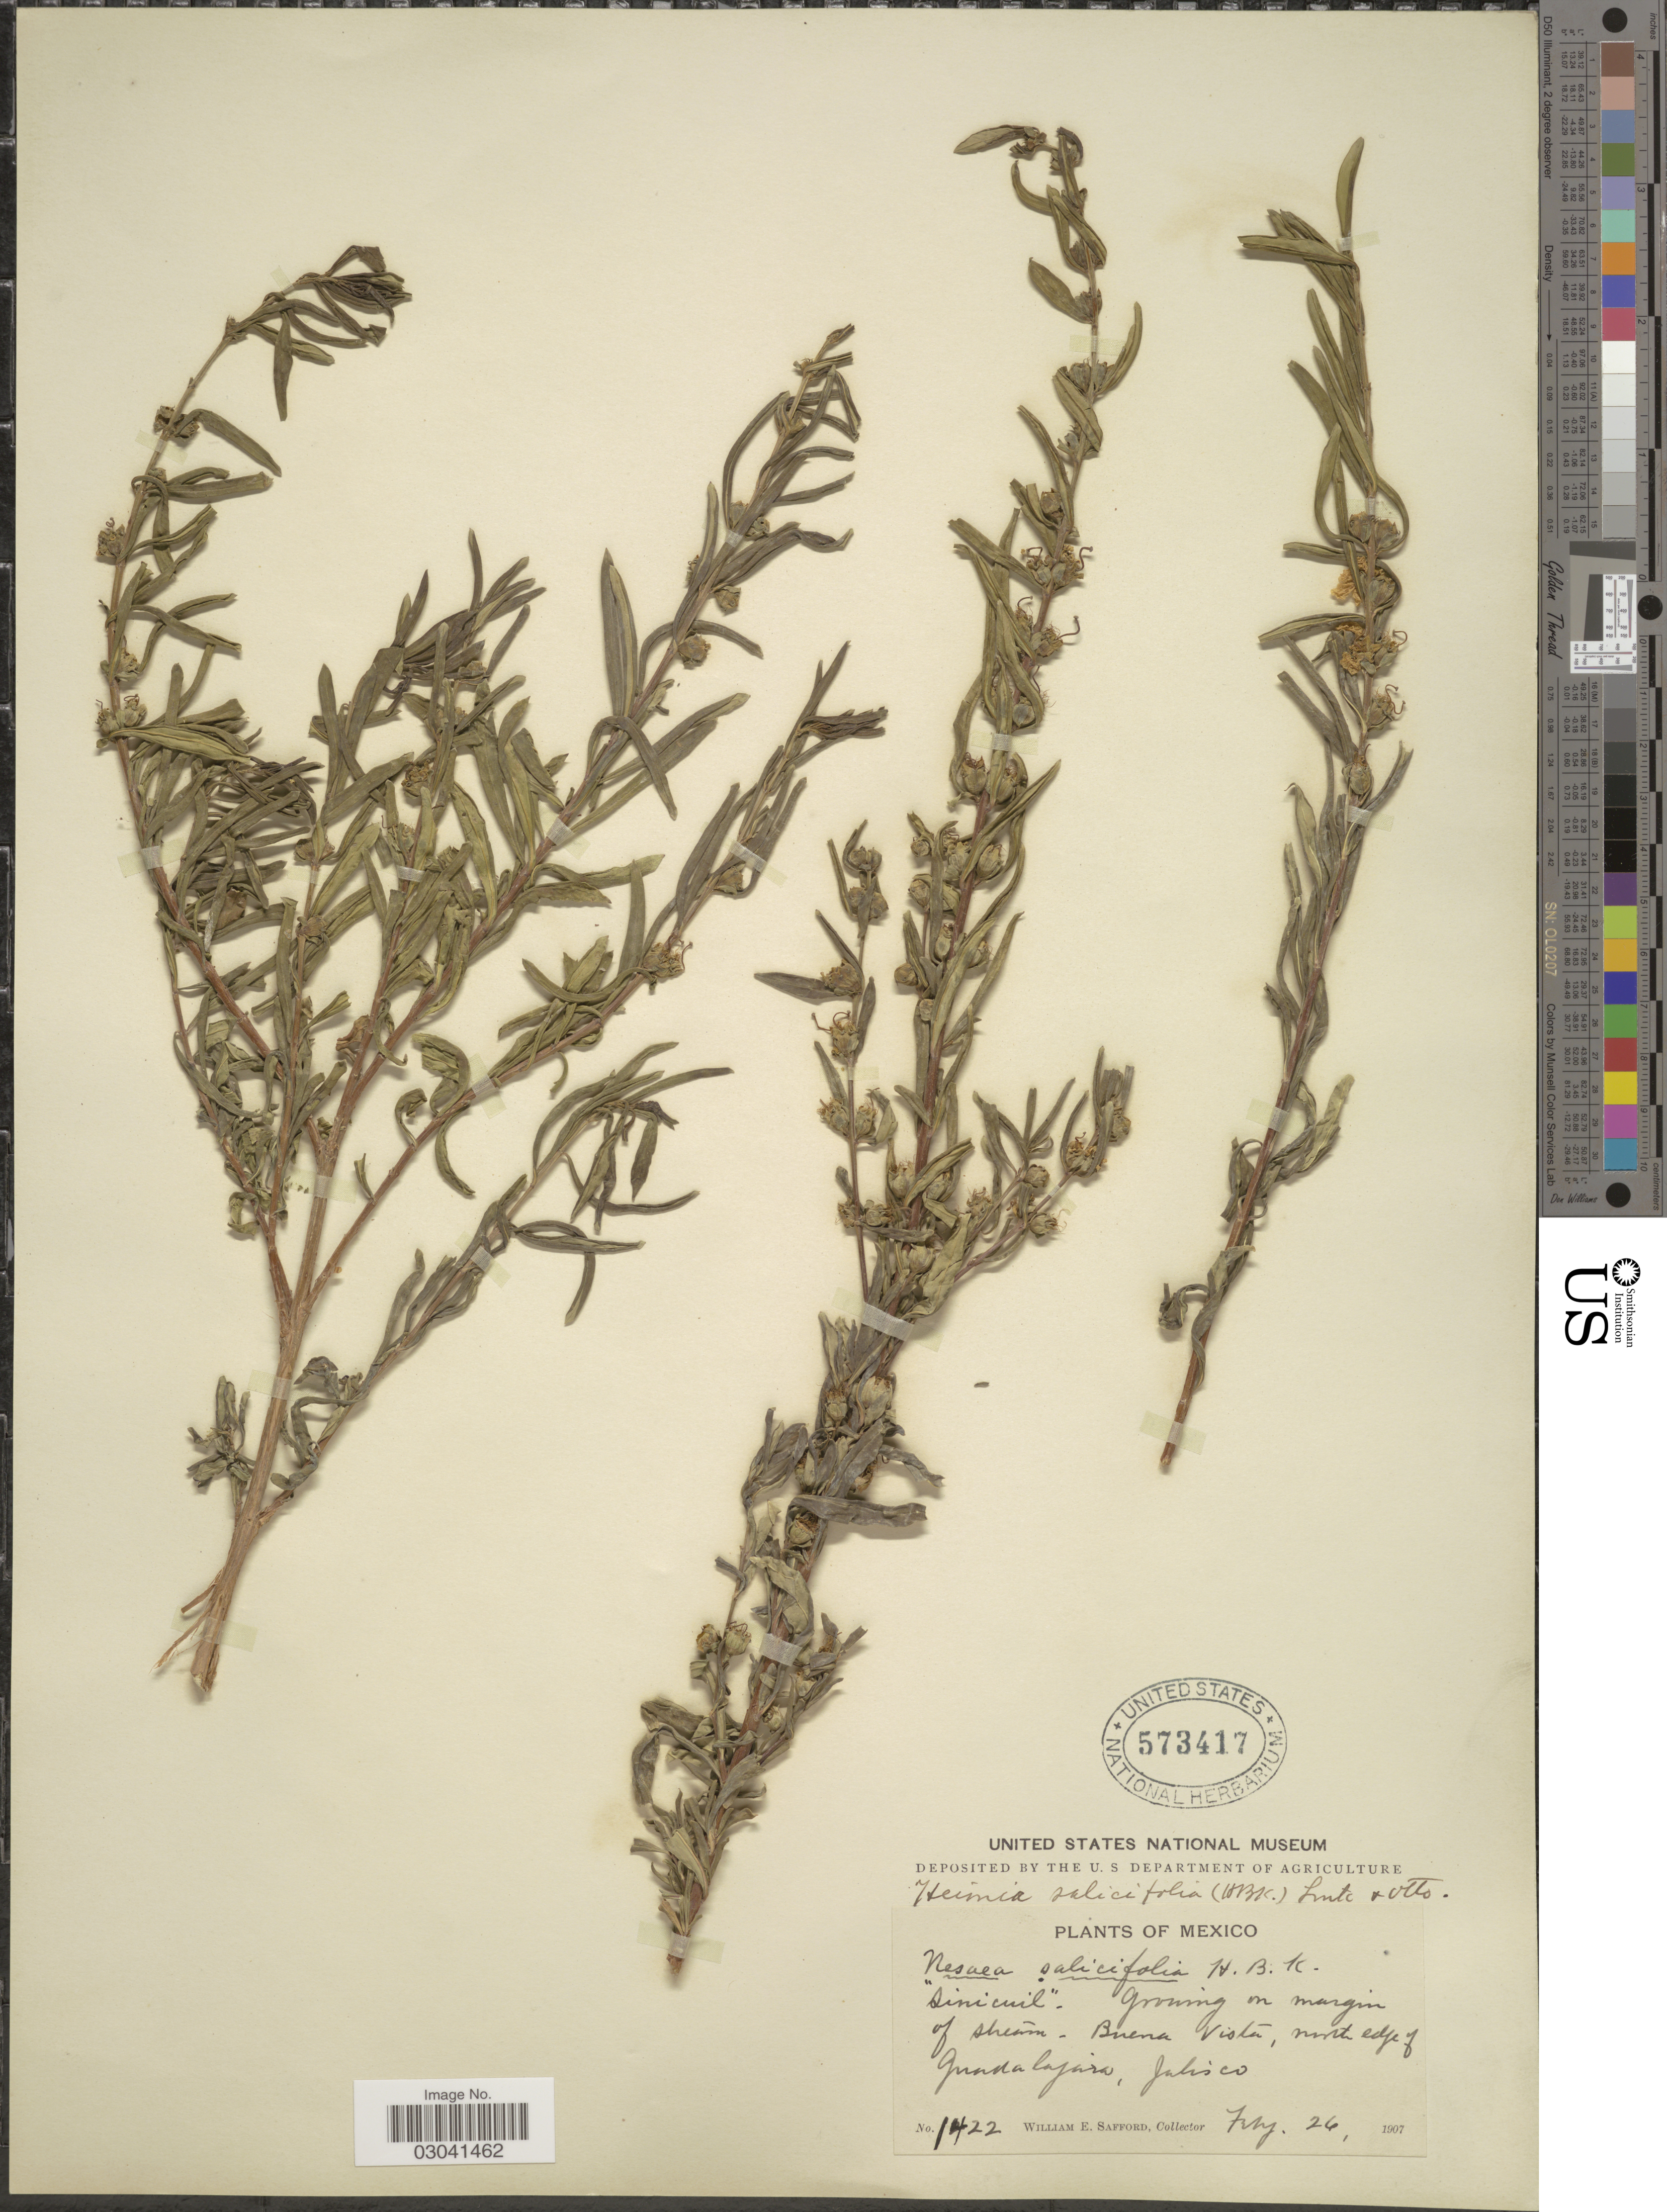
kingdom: Plantae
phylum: Tracheophyta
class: Magnoliopsida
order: Myrtales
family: Lythraceae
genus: Heimia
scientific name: Heimia salicifolia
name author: Link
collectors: W. E. Safford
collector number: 1422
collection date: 1907-02-26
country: Mexico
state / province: Jalisco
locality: Buena Vista, north edge of Guadalajaro, Jalisco.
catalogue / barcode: US 573417